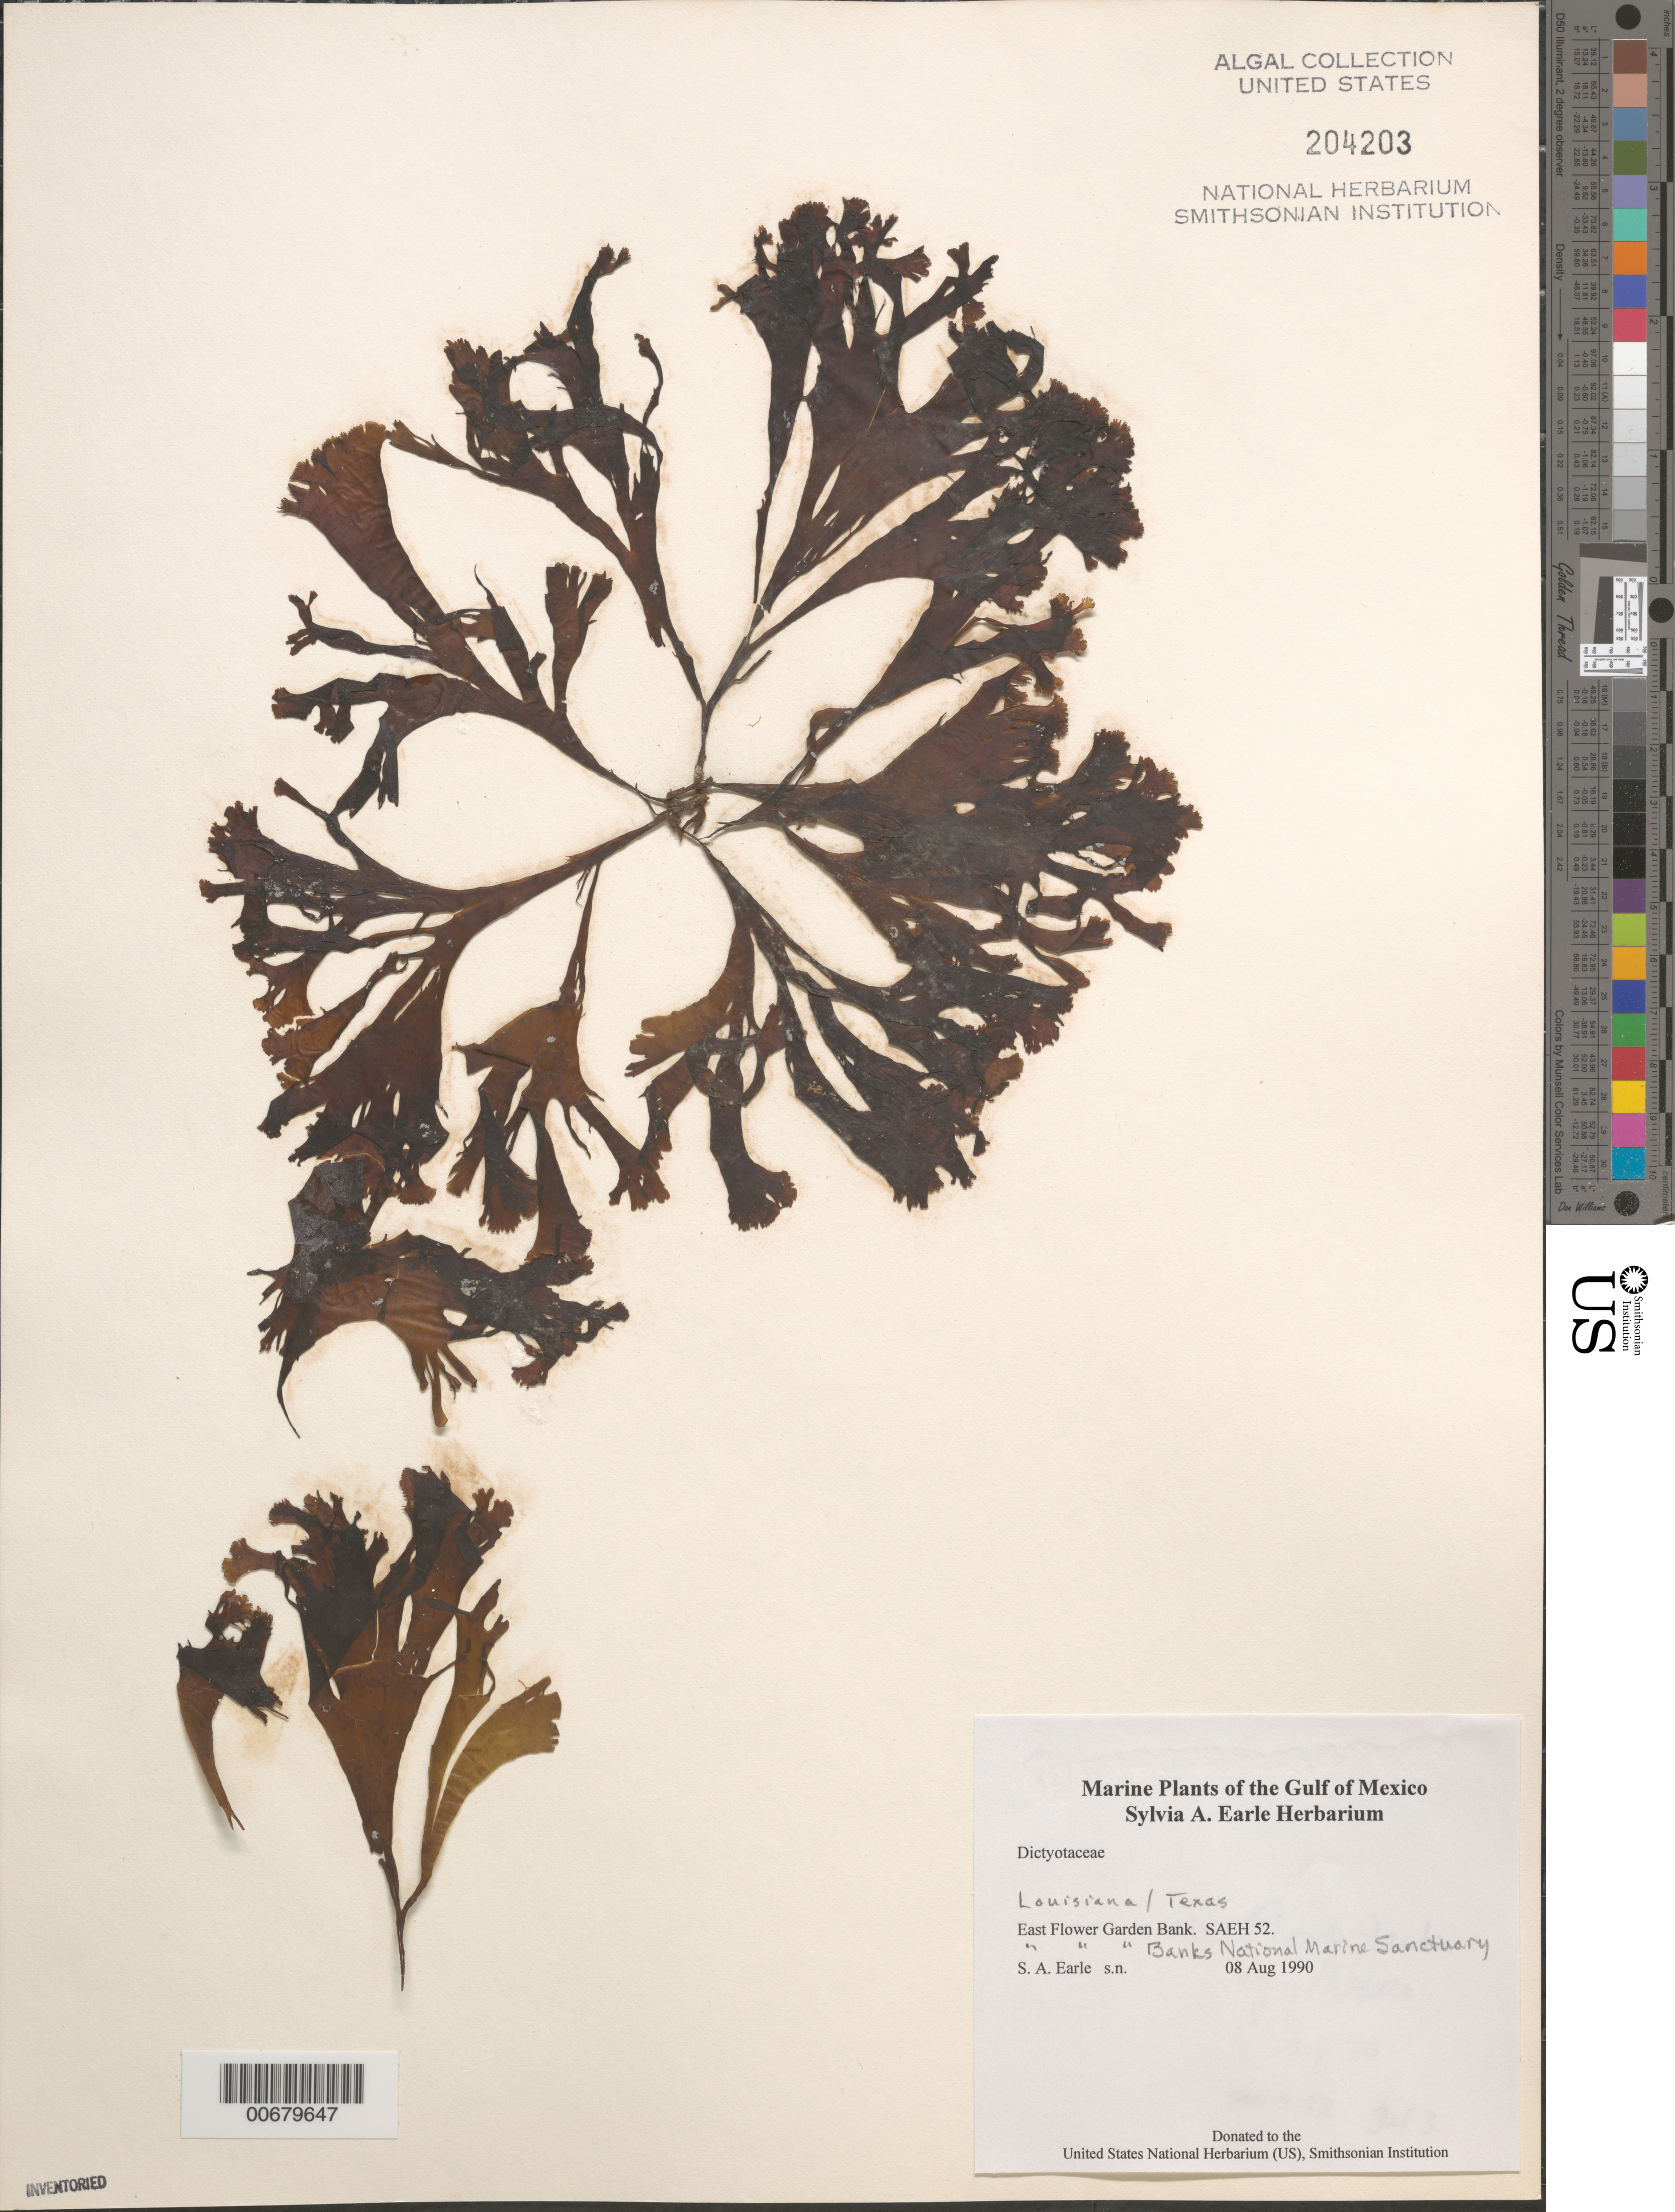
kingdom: Chromista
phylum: Ochrophyta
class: Phaeophyceae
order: Dictyotales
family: Dictyotaceae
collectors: S. A. Earle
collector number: SAEH 52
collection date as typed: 08 Aug 1990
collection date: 1990-08-08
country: United States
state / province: Louisiana / Texas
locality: East Flower Garden Bank, Flower Garden Banks National Marine Sanctuary, Gulf of Mexico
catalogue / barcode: US 204203